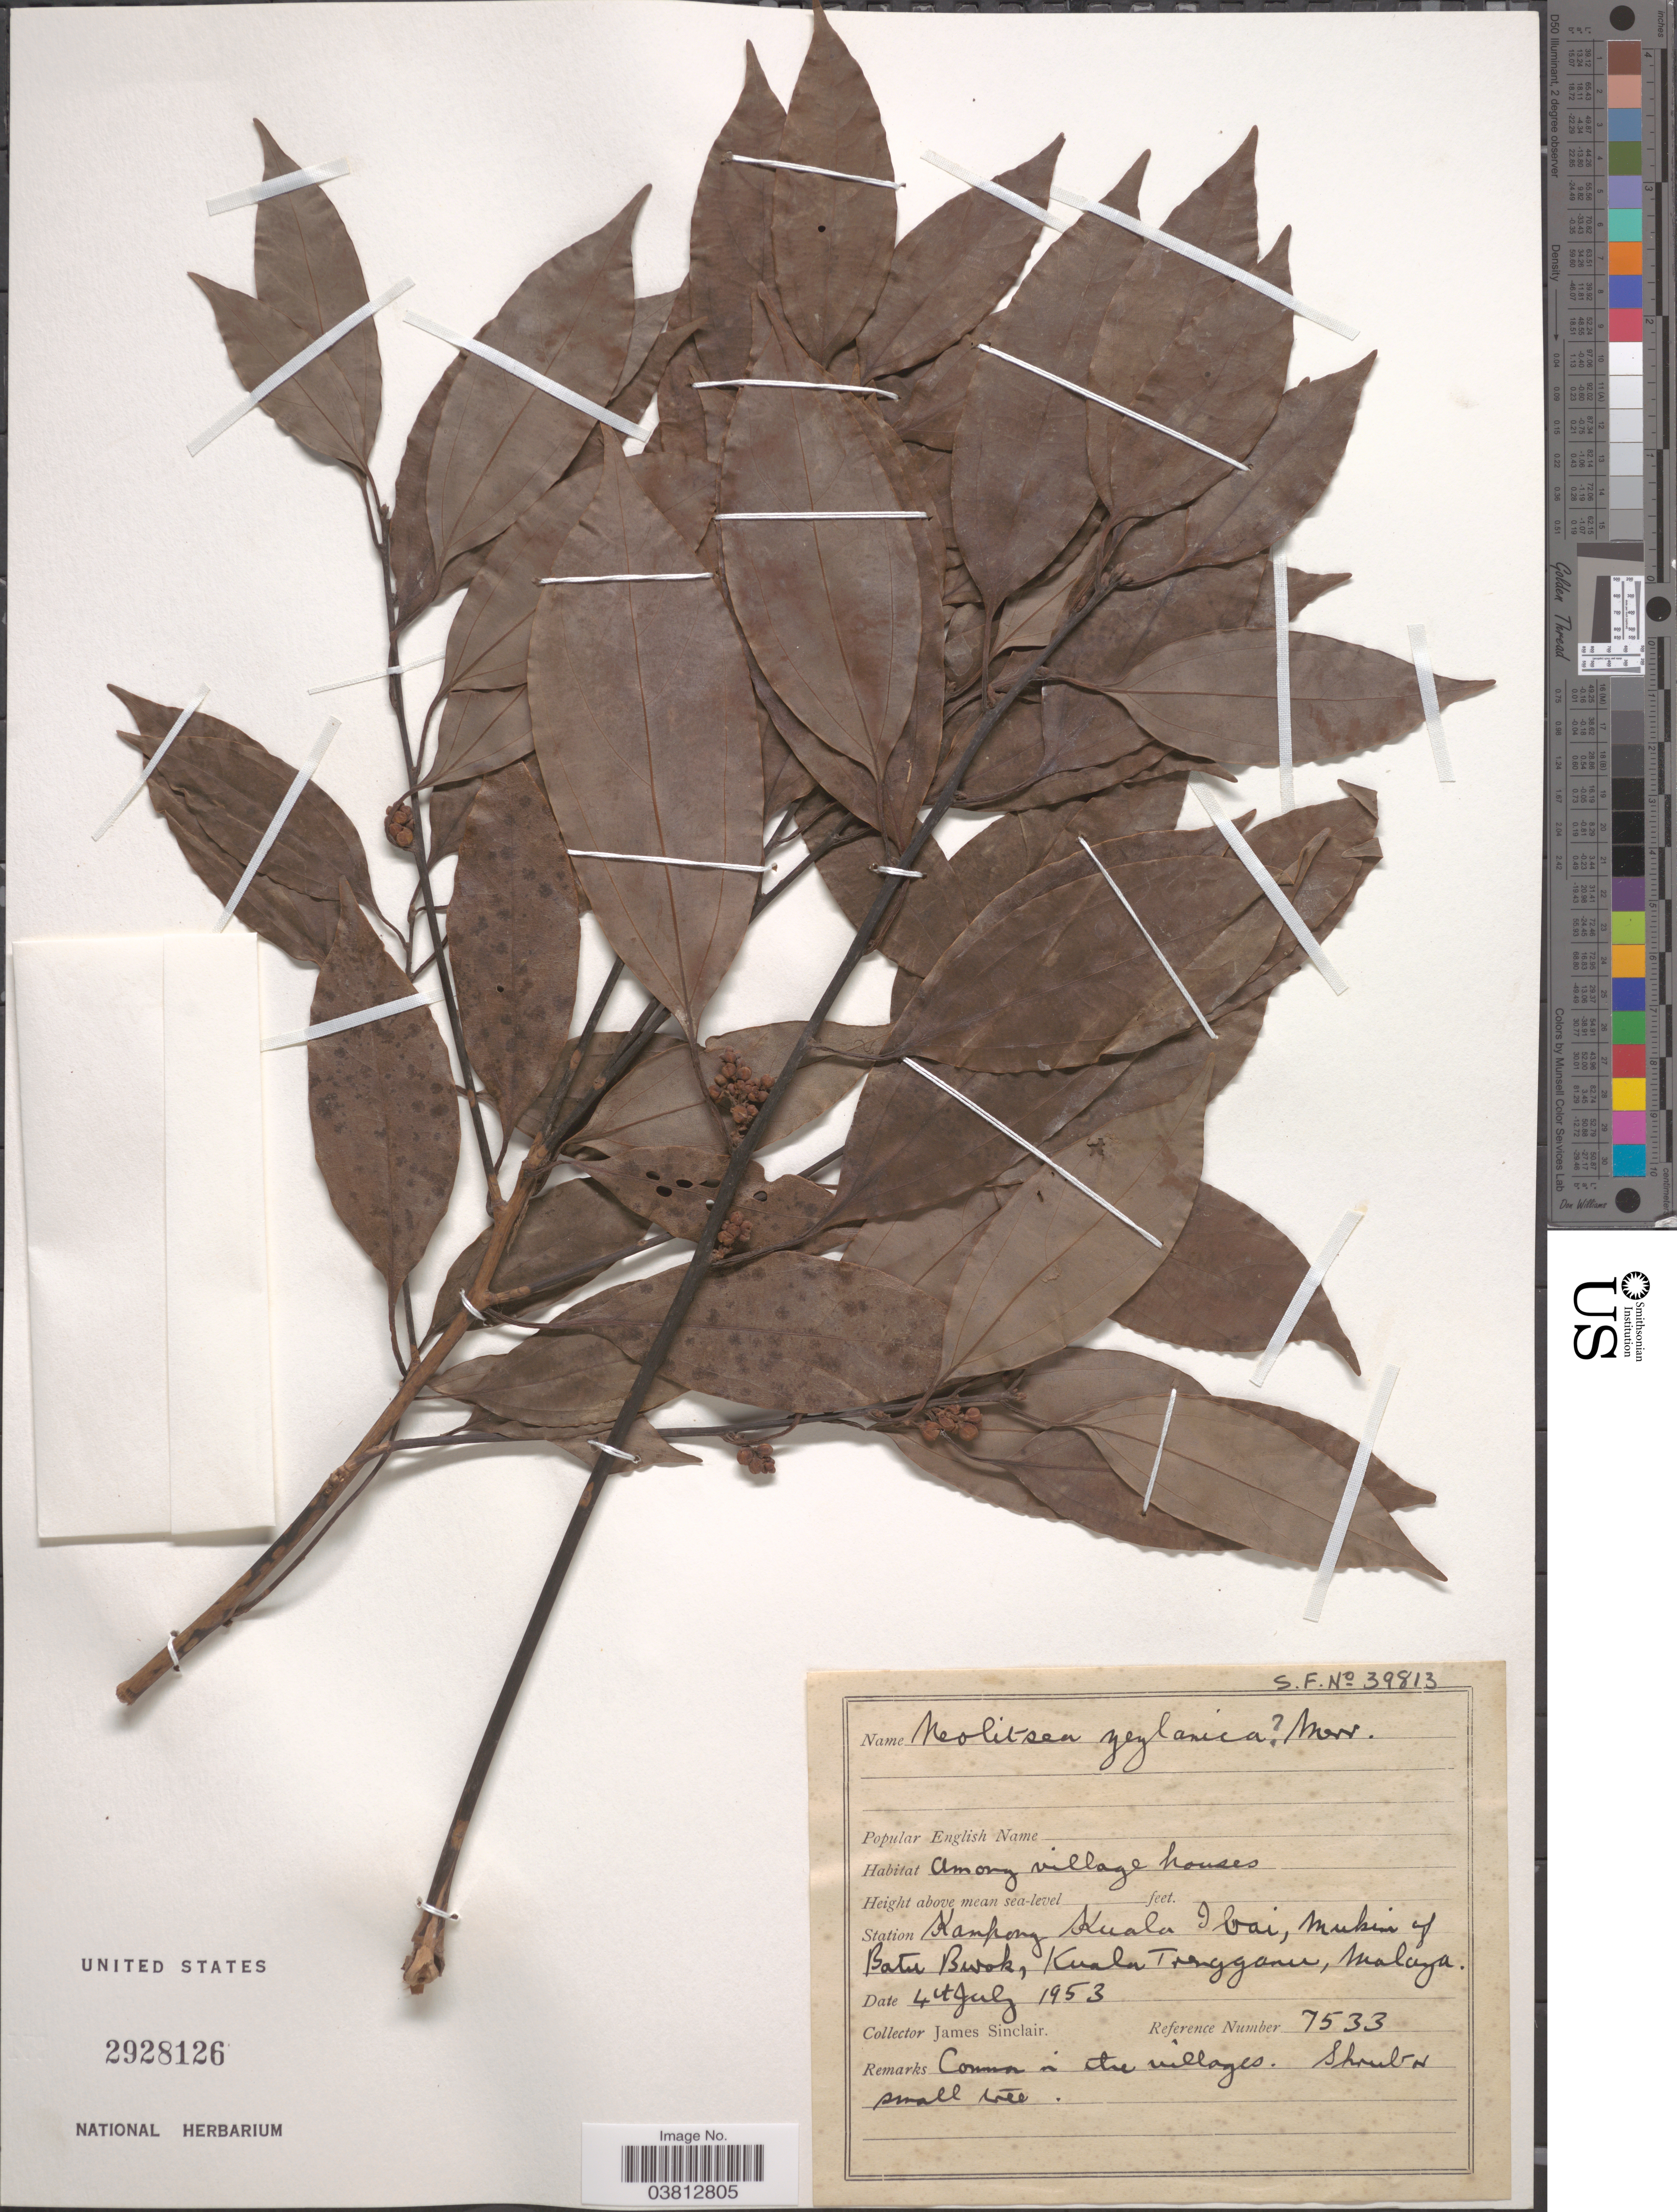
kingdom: Plantae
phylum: Tracheophyta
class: Magnoliopsida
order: Laurales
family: Lauraceae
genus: Neolitsea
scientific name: Neolitsea zeylanica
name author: (Nees & T. Nees) Merr.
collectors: J. Sinclair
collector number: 7533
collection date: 1953-07-04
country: Malaysia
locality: Station Kampong Kuala Ibai, Mukin of Batu Bwok, Kuala Trengganu, Malaya.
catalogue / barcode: US 2928126